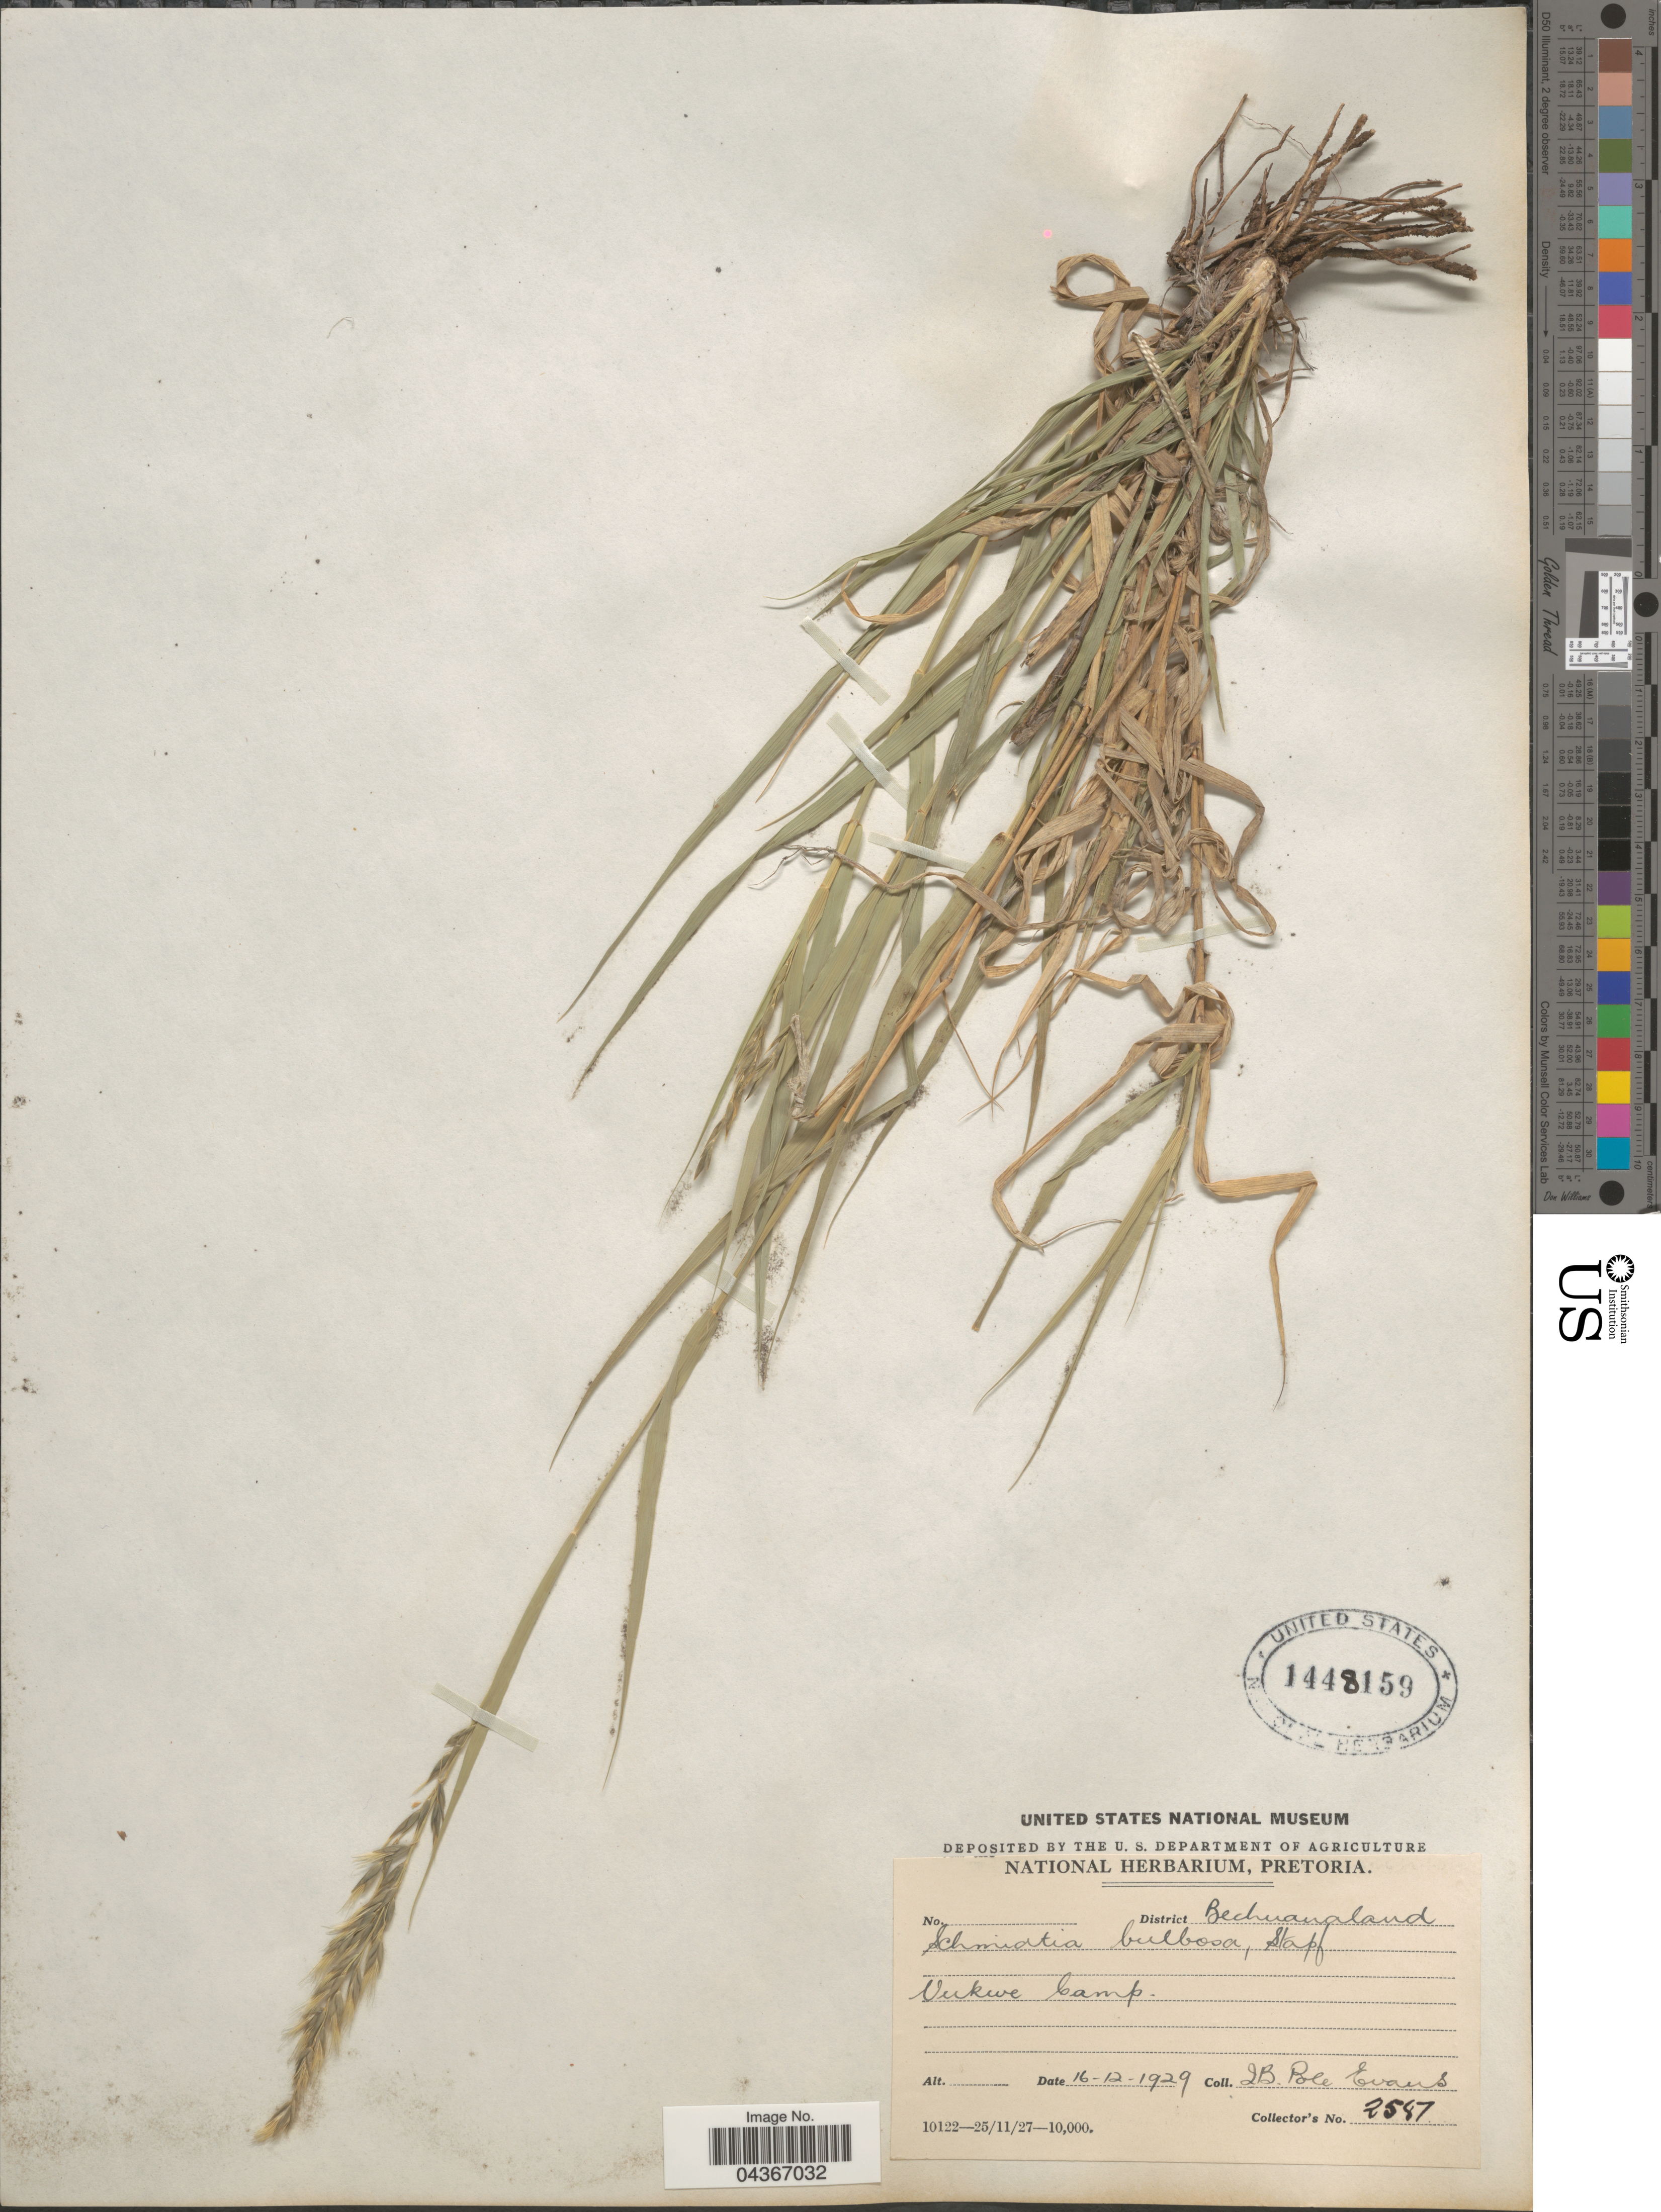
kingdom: Plantae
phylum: Tracheophyta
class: Liliopsida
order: Poales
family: Poaceae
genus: Schmidtia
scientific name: Schmidtia pappophoroides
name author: Steud. ex J.A. Schmidt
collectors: I. B. Pole-Evans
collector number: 2587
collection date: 1929-12-16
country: Botswana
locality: District Bechuanaland. Vukwe Camp.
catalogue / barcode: US 1448159